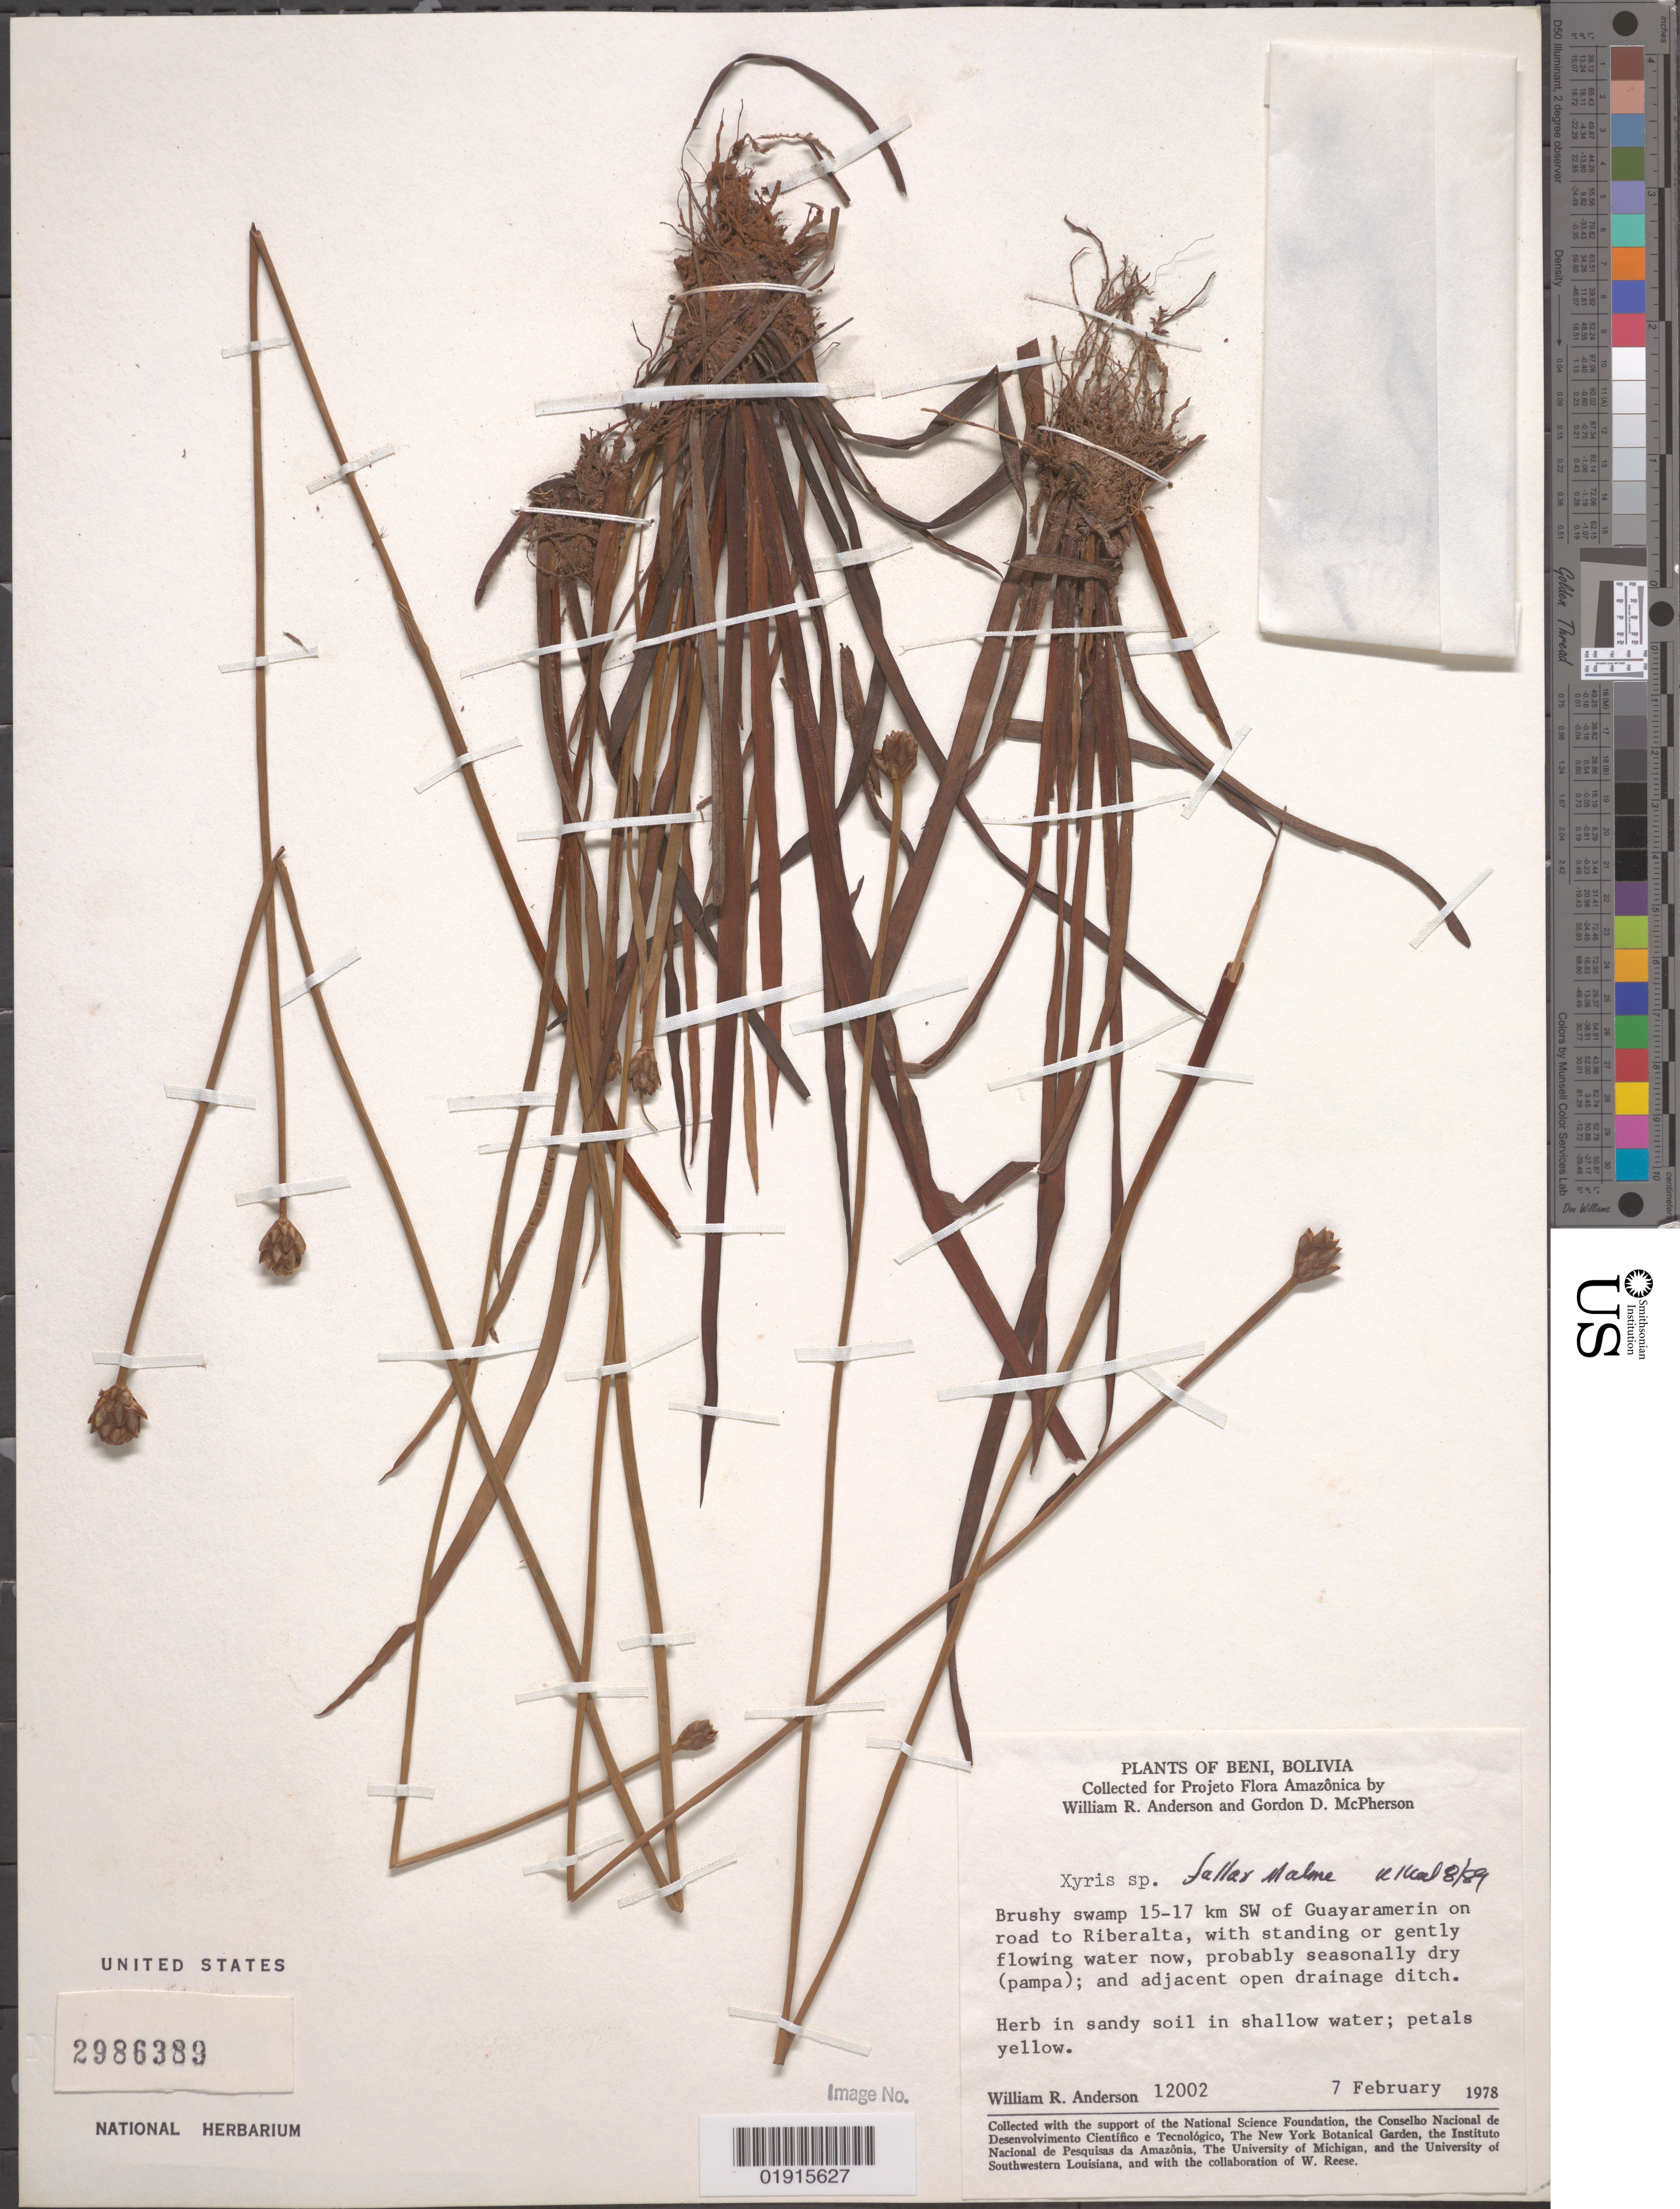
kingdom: Plantae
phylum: Tracheophyta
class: Liliopsida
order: Poales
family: Xyridaceae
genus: Xyris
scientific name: Xyris fallax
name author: Malme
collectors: W. Anderson & G. D. McPherson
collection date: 1978-02-07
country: Bolivia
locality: Beni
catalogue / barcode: US 2986389